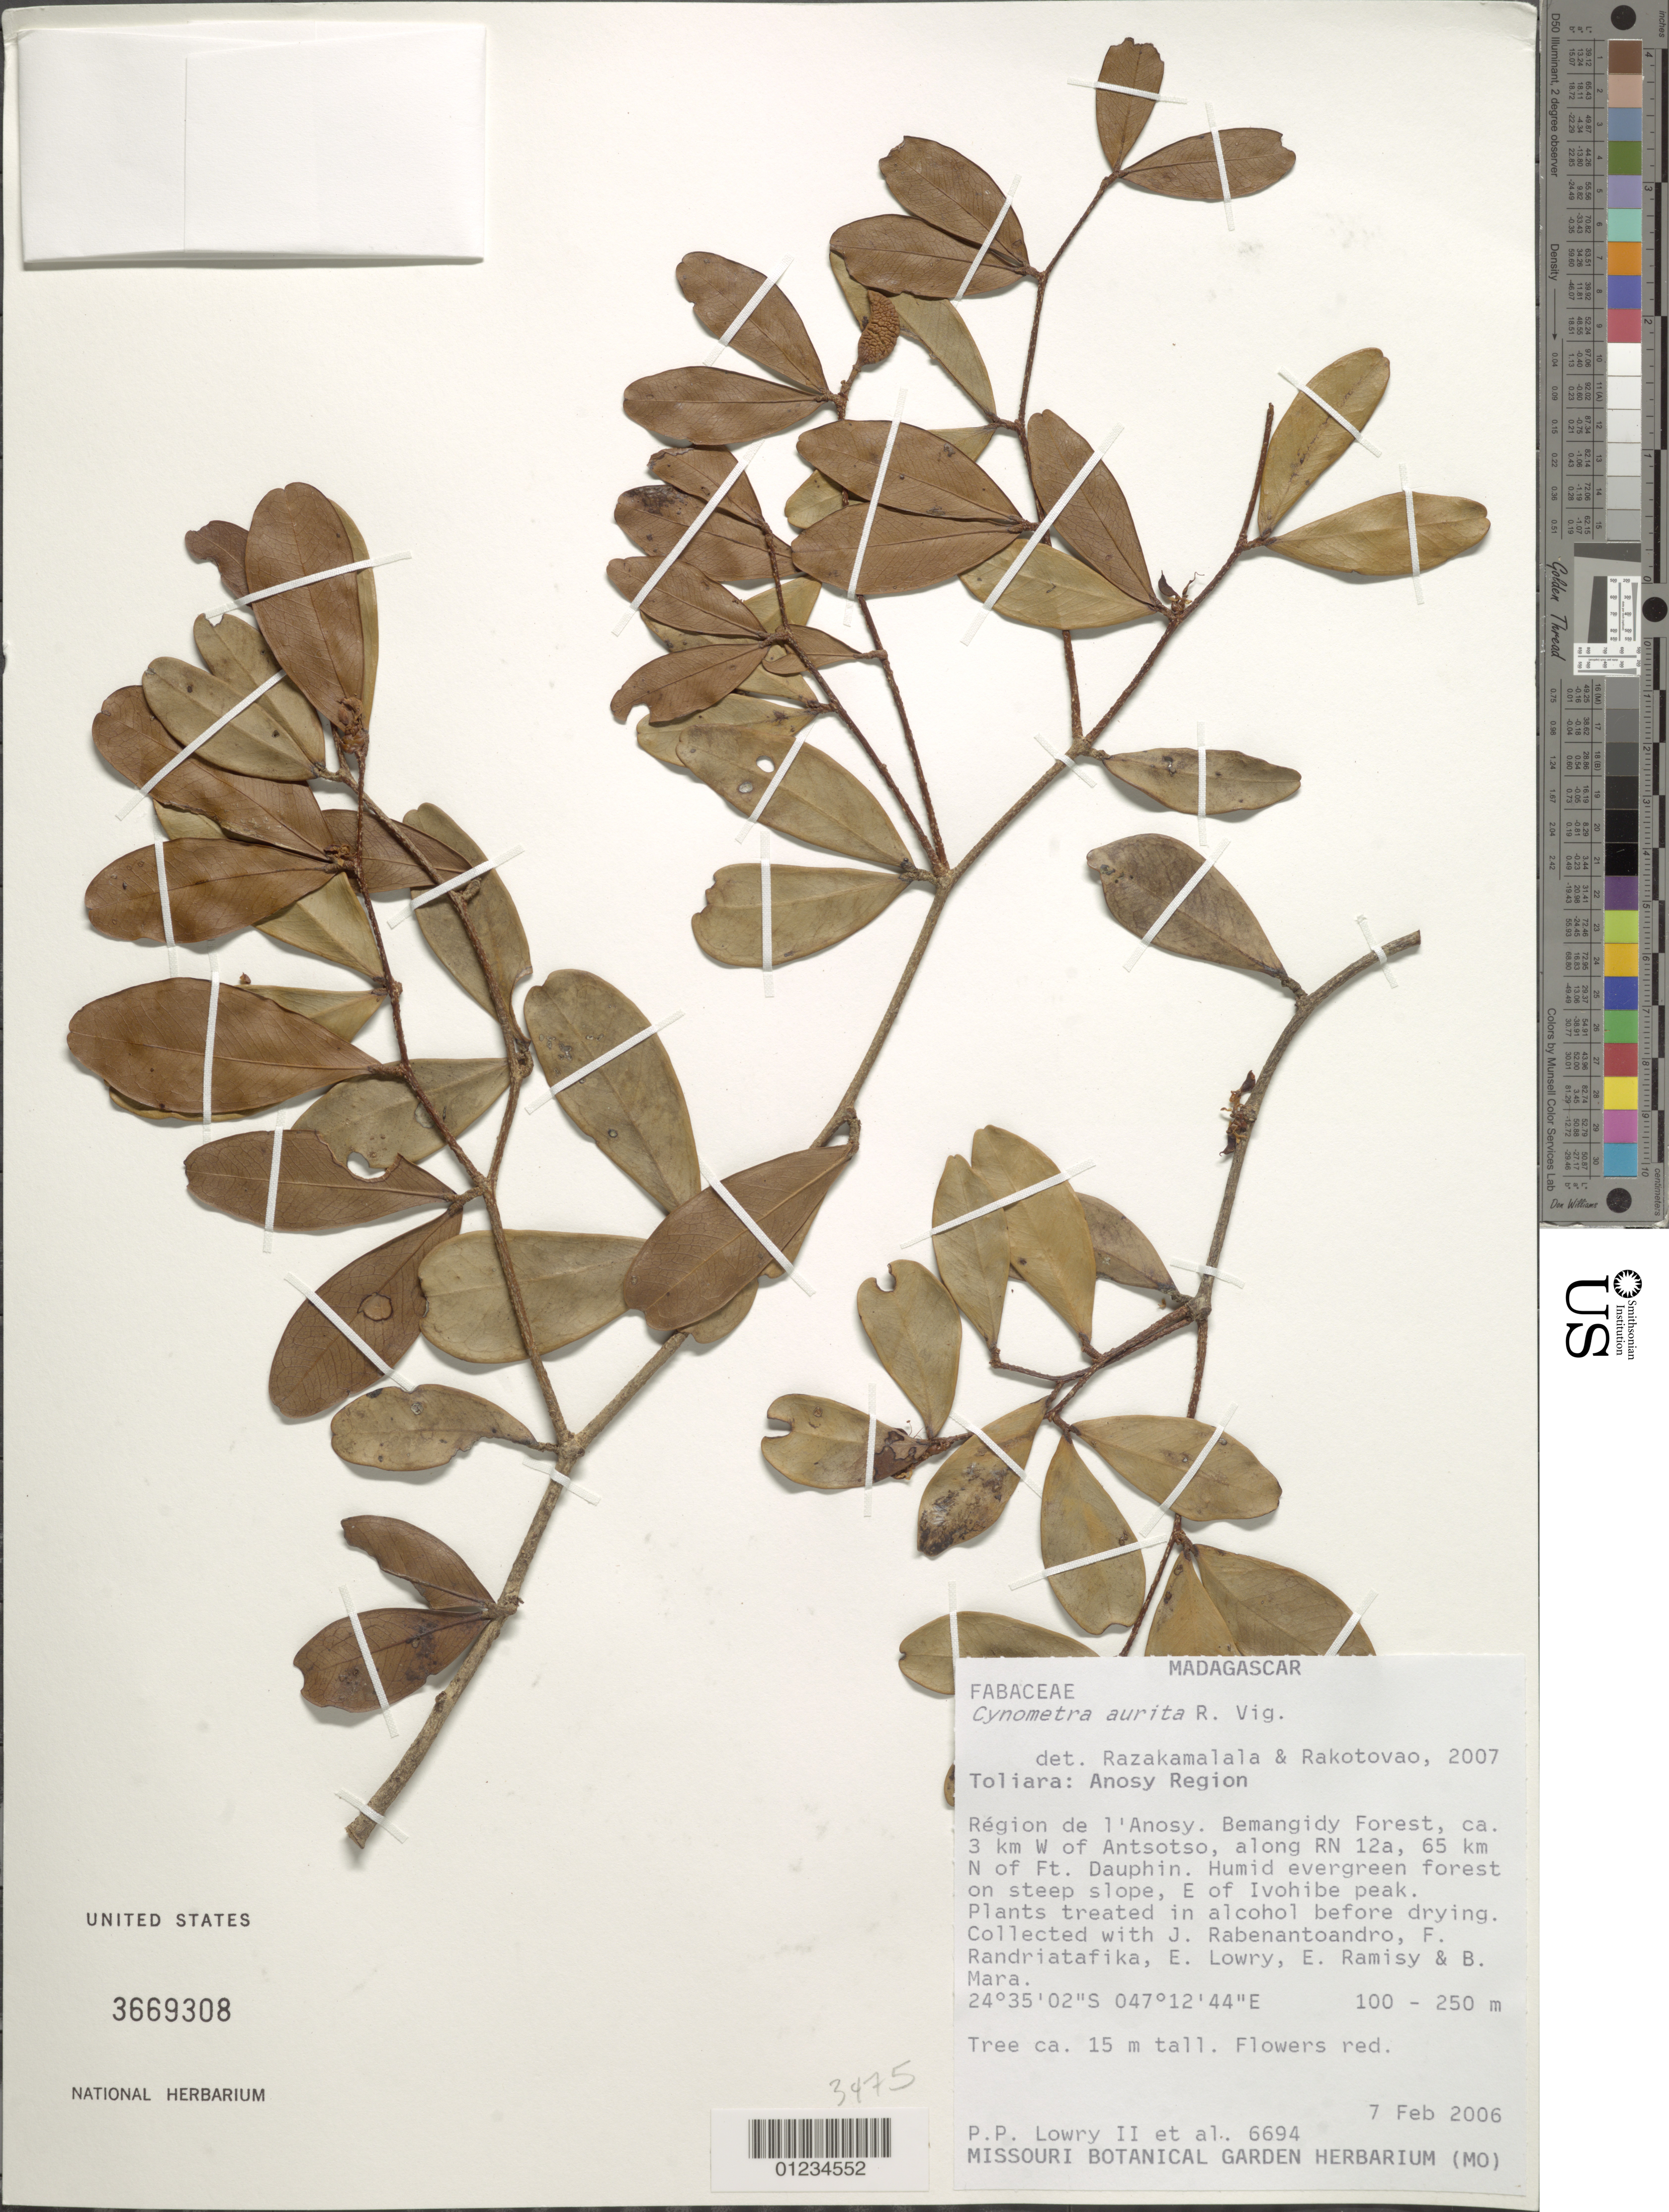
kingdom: Plantae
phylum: Tracheophyta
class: Magnoliopsida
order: Fabales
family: Fabaceae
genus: Cynometra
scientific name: Cynometra aurita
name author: R. Vig.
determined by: Razakamalala, R.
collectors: P. P. Lowry, J. Rabenantoandro, F. Randriatafika, E. Lowry, E. Ramisy & B. Mara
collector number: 6694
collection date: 2006-02-07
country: Madagascar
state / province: Anosy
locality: Toliara [province, now defunct]. Région de l'Anosy. Bemangidy Forest, ca. 3 km W of Antsotso, along RN 12a, 65 km N of Ft. Dauphin, E of Ivohibe peak.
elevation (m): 100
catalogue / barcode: US 3669308